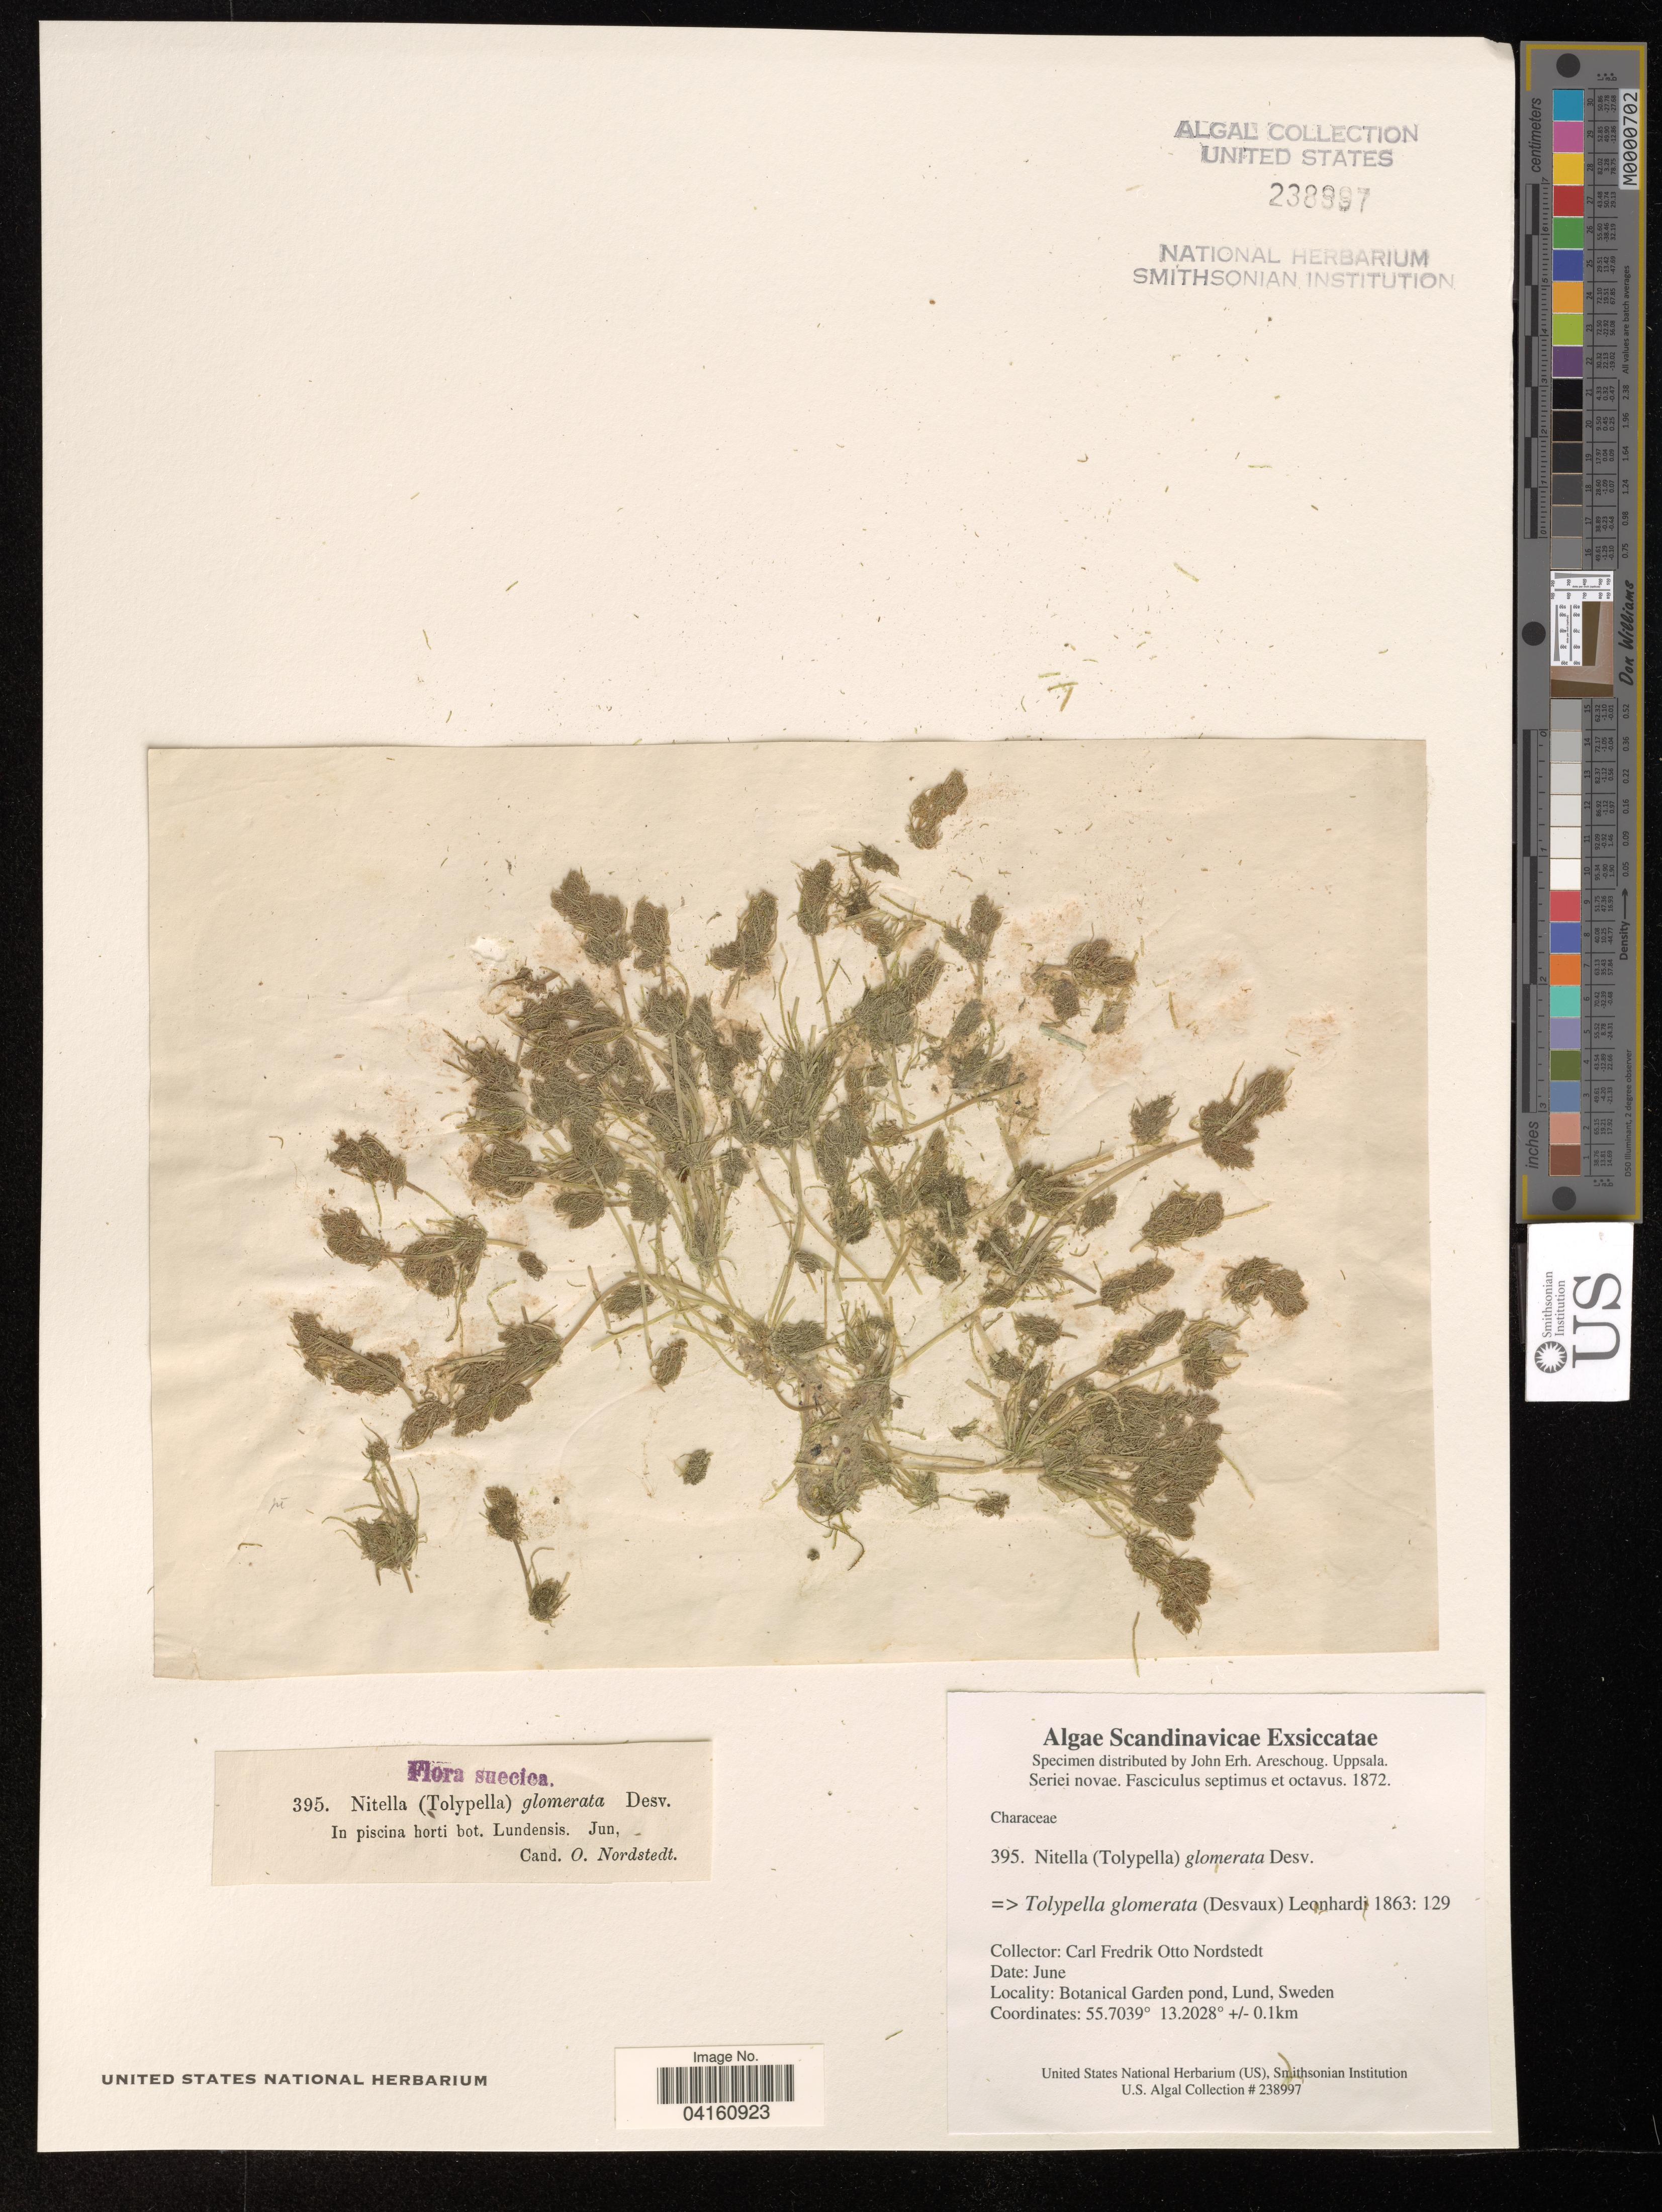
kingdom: Plantae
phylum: Charophyta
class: Charophyceae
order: Charales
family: Characeae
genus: Tolypella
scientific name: Tolypella glomerata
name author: (N.A. Desvaux) Leonhardi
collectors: C. F. O. Nordstedt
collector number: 395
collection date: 1872-06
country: Sweden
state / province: Uppsala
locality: Botanical Garden pond, Lund.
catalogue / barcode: US 238997